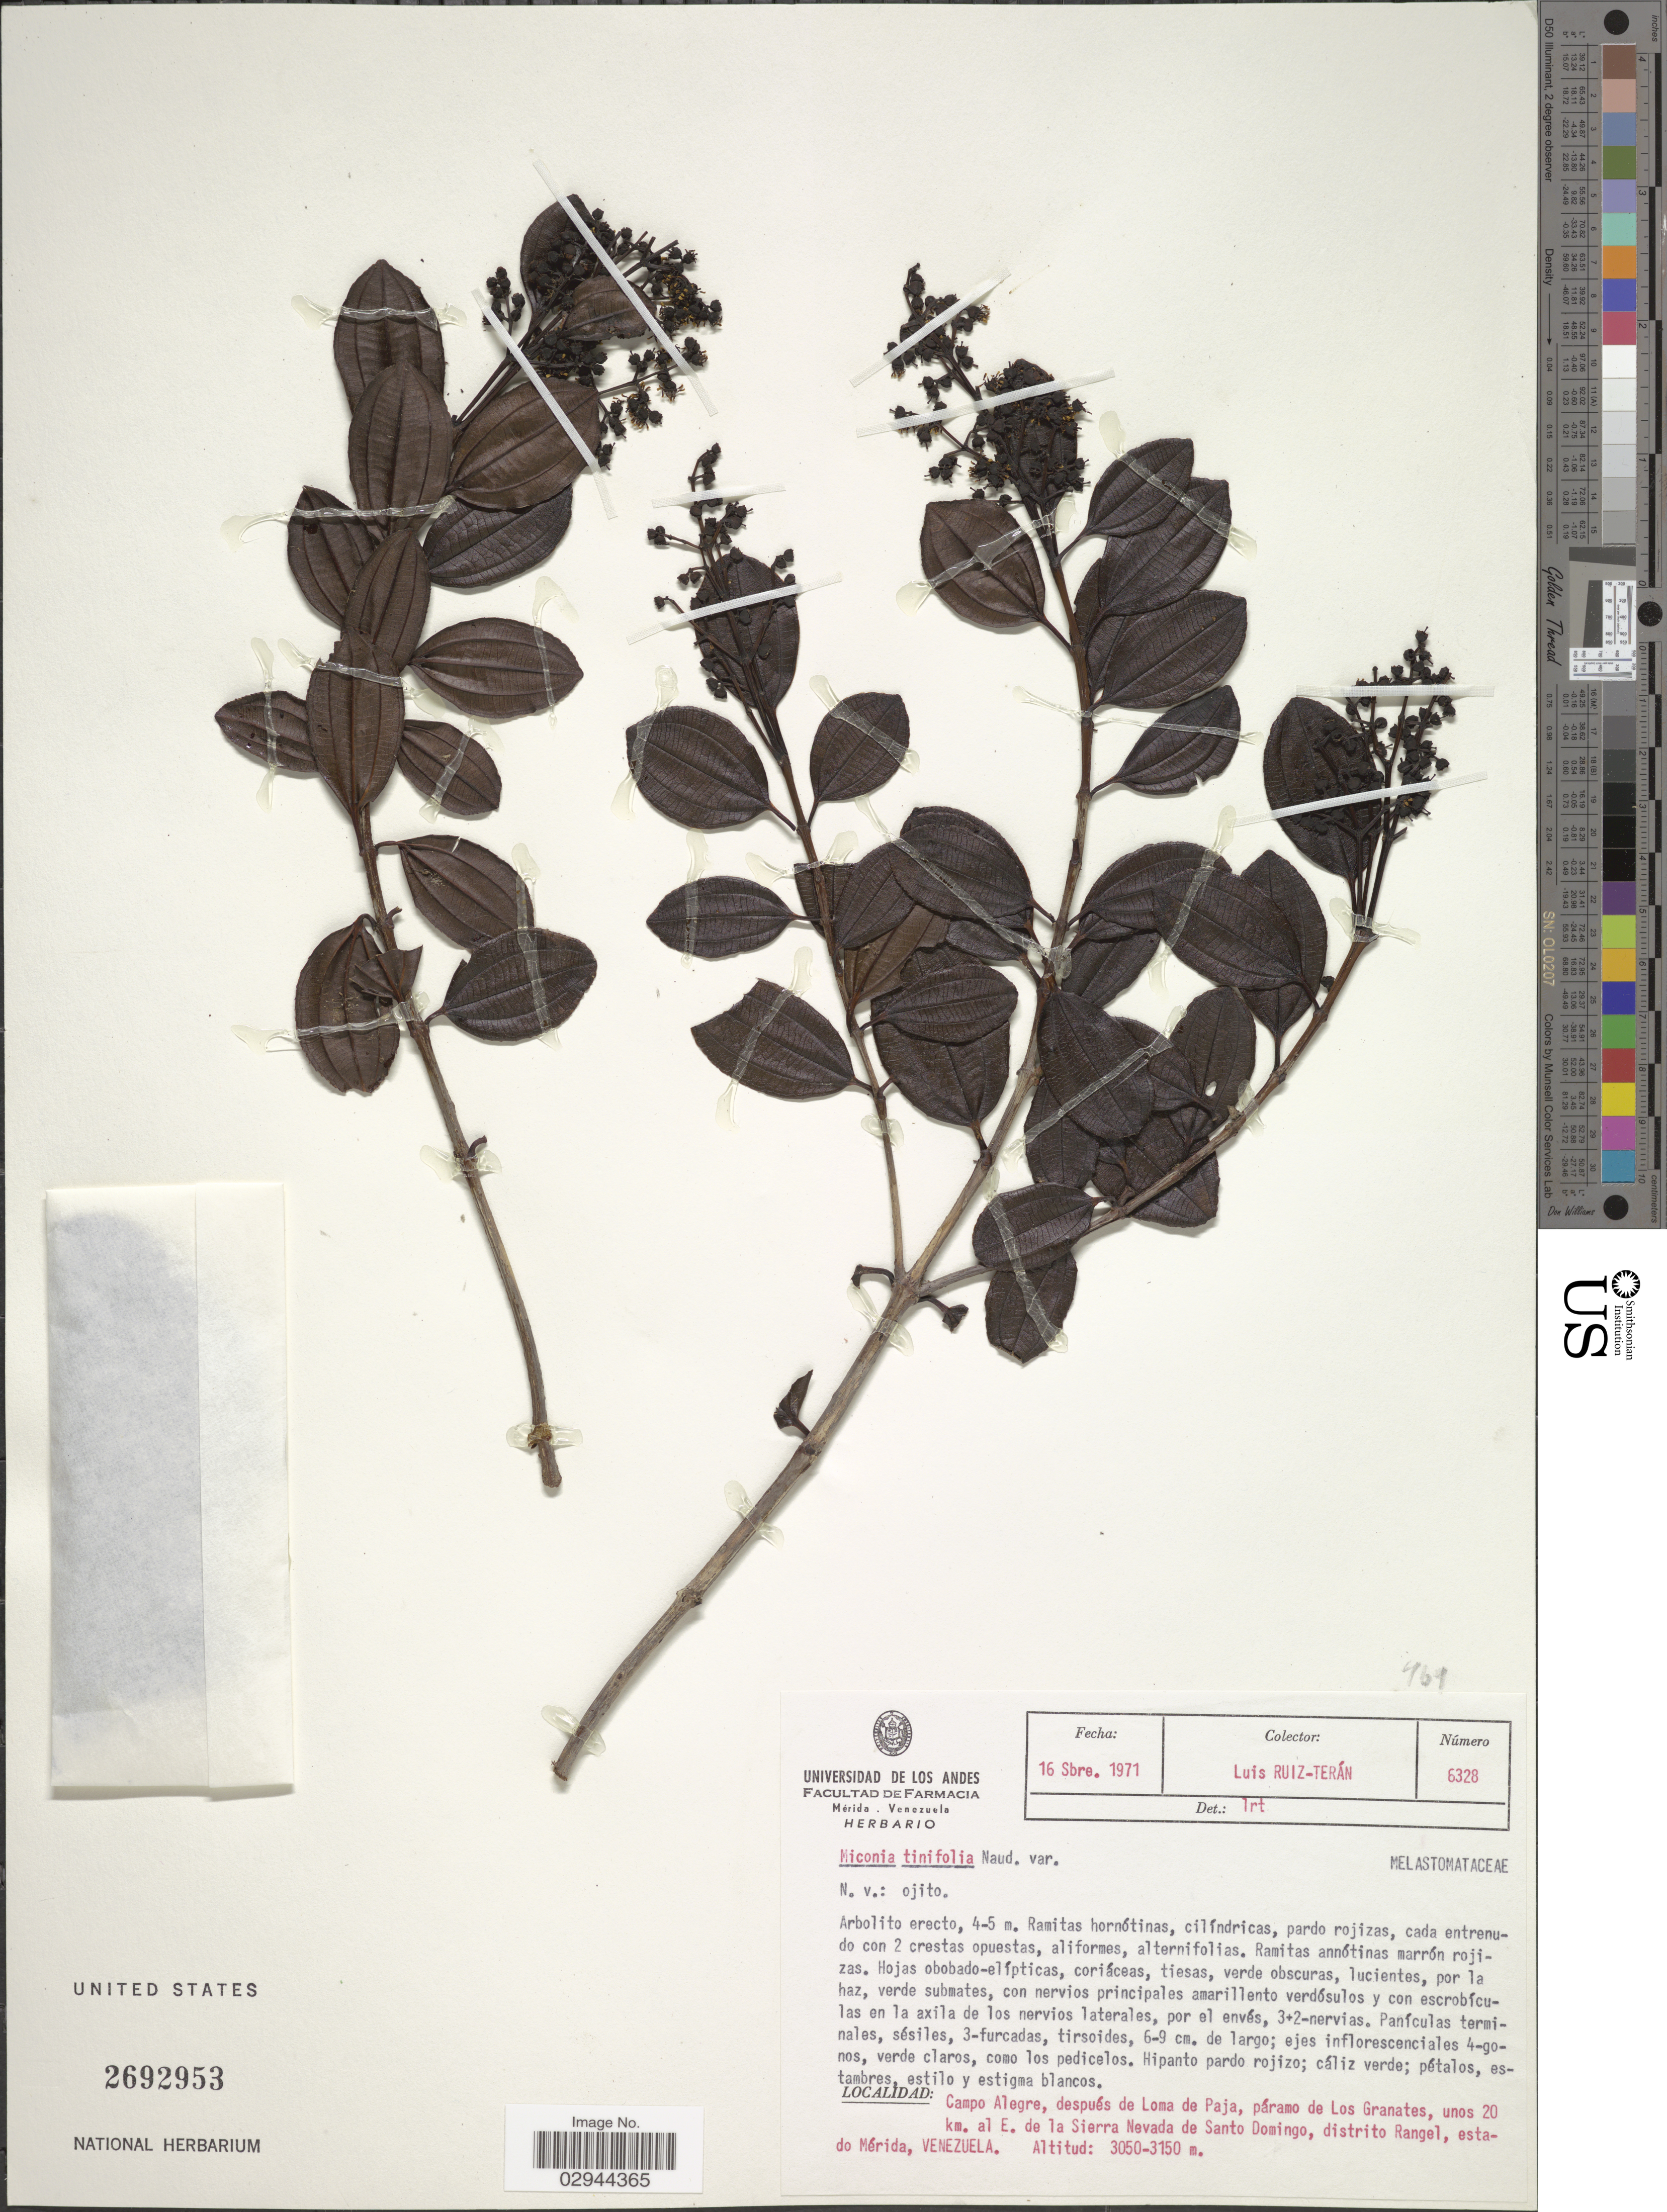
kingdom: Plantae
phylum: Tracheophyta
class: Magnoliopsida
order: Myrtales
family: Melastomataceae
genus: Miconia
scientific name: Miconia tinifolia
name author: Naudin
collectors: L. Teran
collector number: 6328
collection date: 1971-09-16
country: Venezuela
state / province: Mérida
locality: Campo Alegre, después de Loma de Paja, páramo de Los Granates, unos 20 km. al E. de la Sierra Nevada de Santo Domingo, distrito Rangel.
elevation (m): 3050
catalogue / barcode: US 2692953